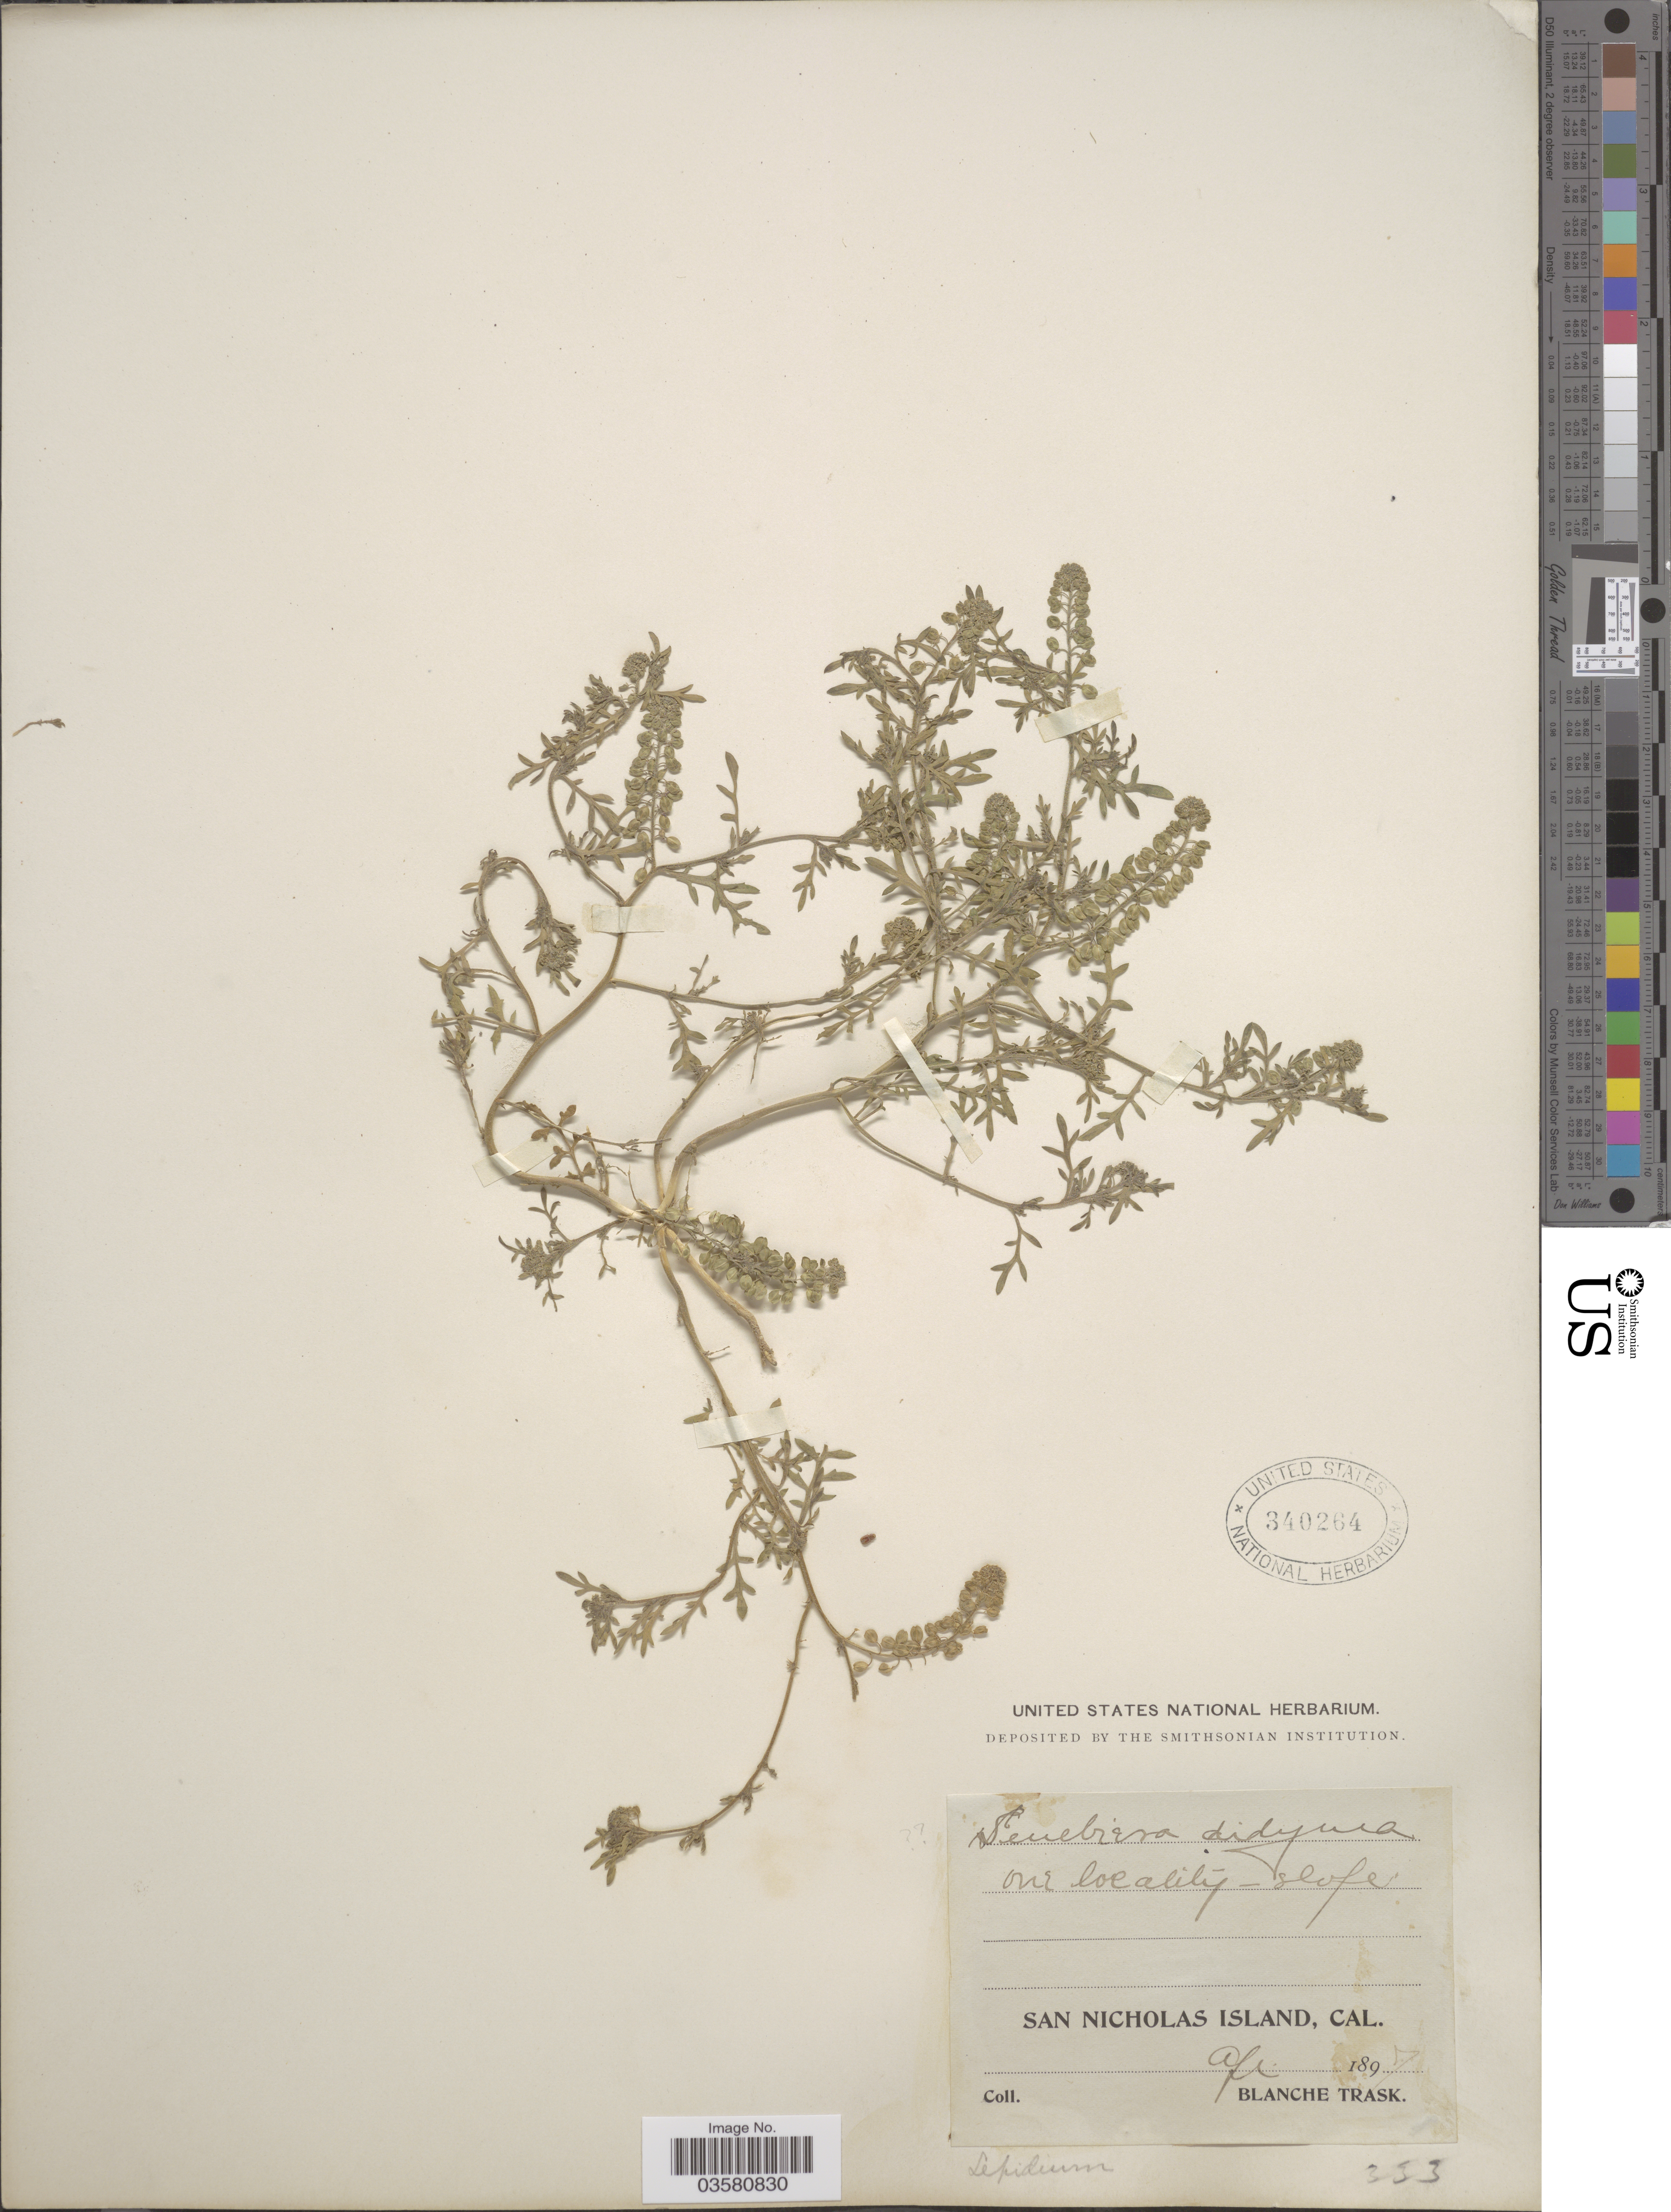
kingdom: Plantae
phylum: Tracheophyta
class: Magnoliopsida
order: Brassicales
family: Brassicaceae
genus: Lepidium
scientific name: Lepidium lasiocarpum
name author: Nutt.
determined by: Strong, Mark T., (BOT), Smithsonian Institution - National Museum of Natural History (UNITED STATES)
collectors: B. Trask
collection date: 1897-04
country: United States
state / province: California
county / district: Ventura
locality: San Nicholas Island.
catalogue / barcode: US 340264